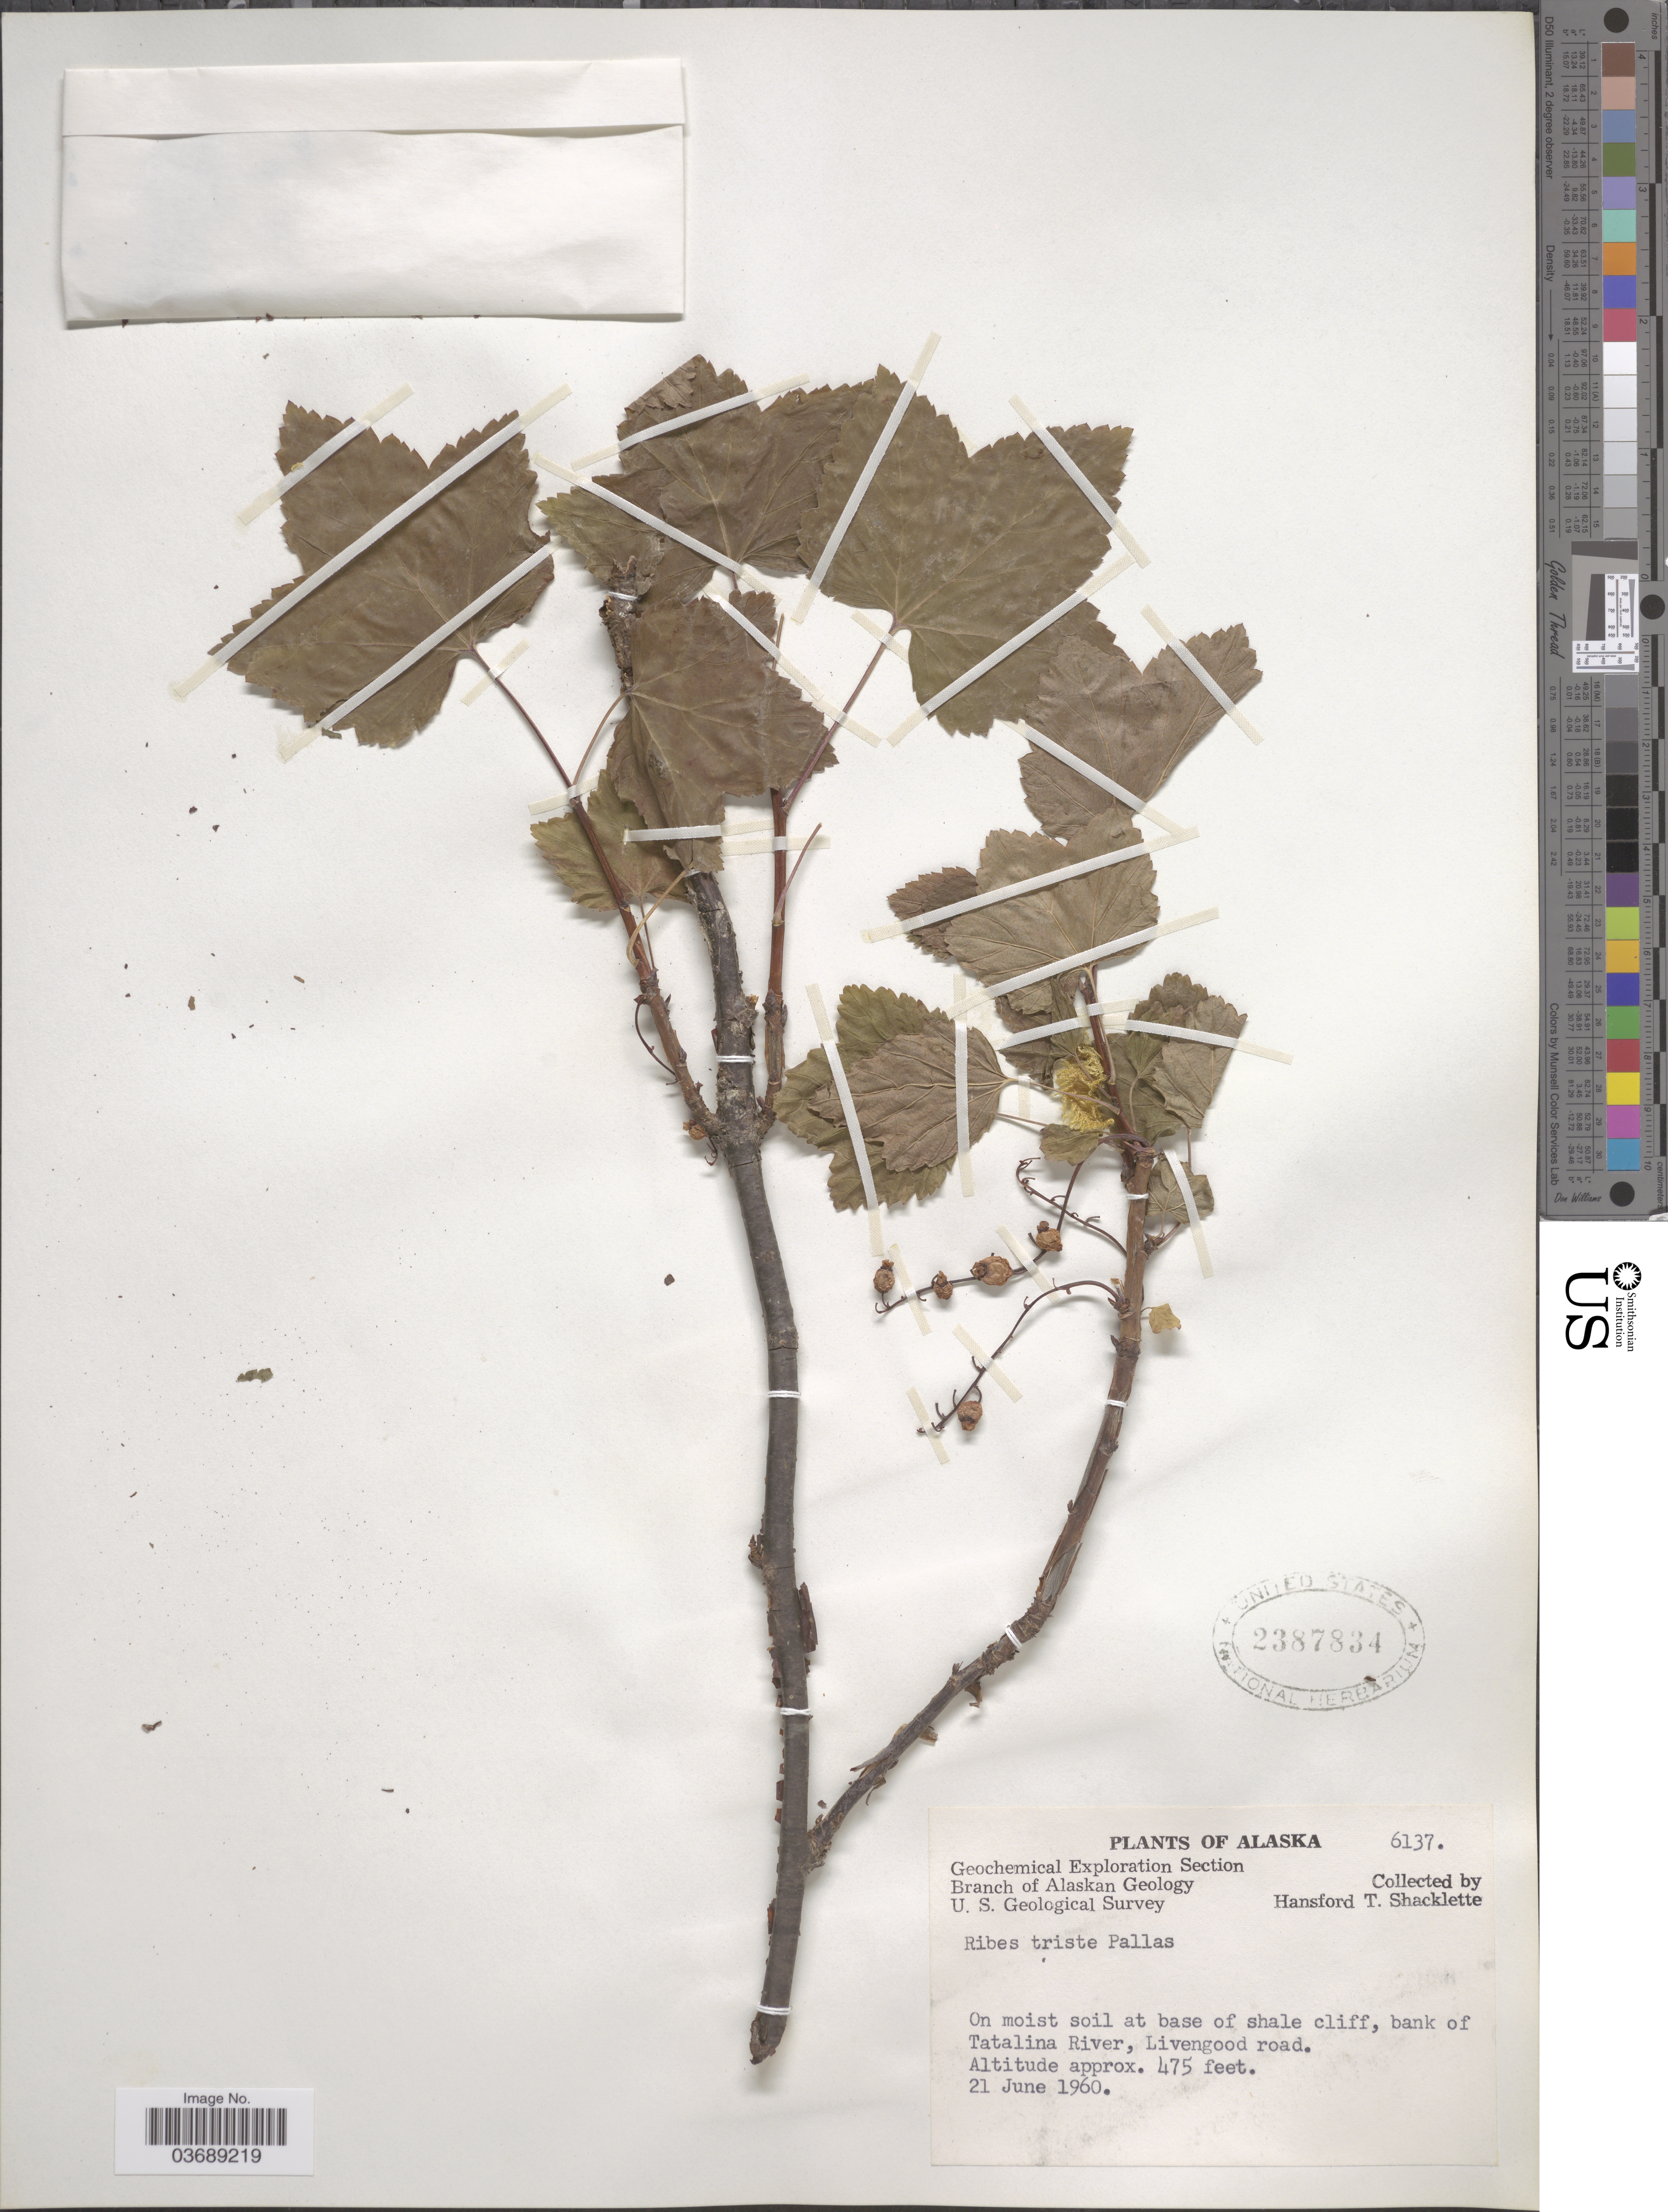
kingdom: Plantae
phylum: Tracheophyta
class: Magnoliopsida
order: Saxifragales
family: Grossulariaceae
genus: Ribes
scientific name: Ribes triste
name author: Pall.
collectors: H. Shacklette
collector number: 6137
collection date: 1960-06-21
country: United States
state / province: Alaska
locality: On moist soil at base of shale cliff, bank of Tatalina River, Livengood road.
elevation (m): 145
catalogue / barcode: US 2387834